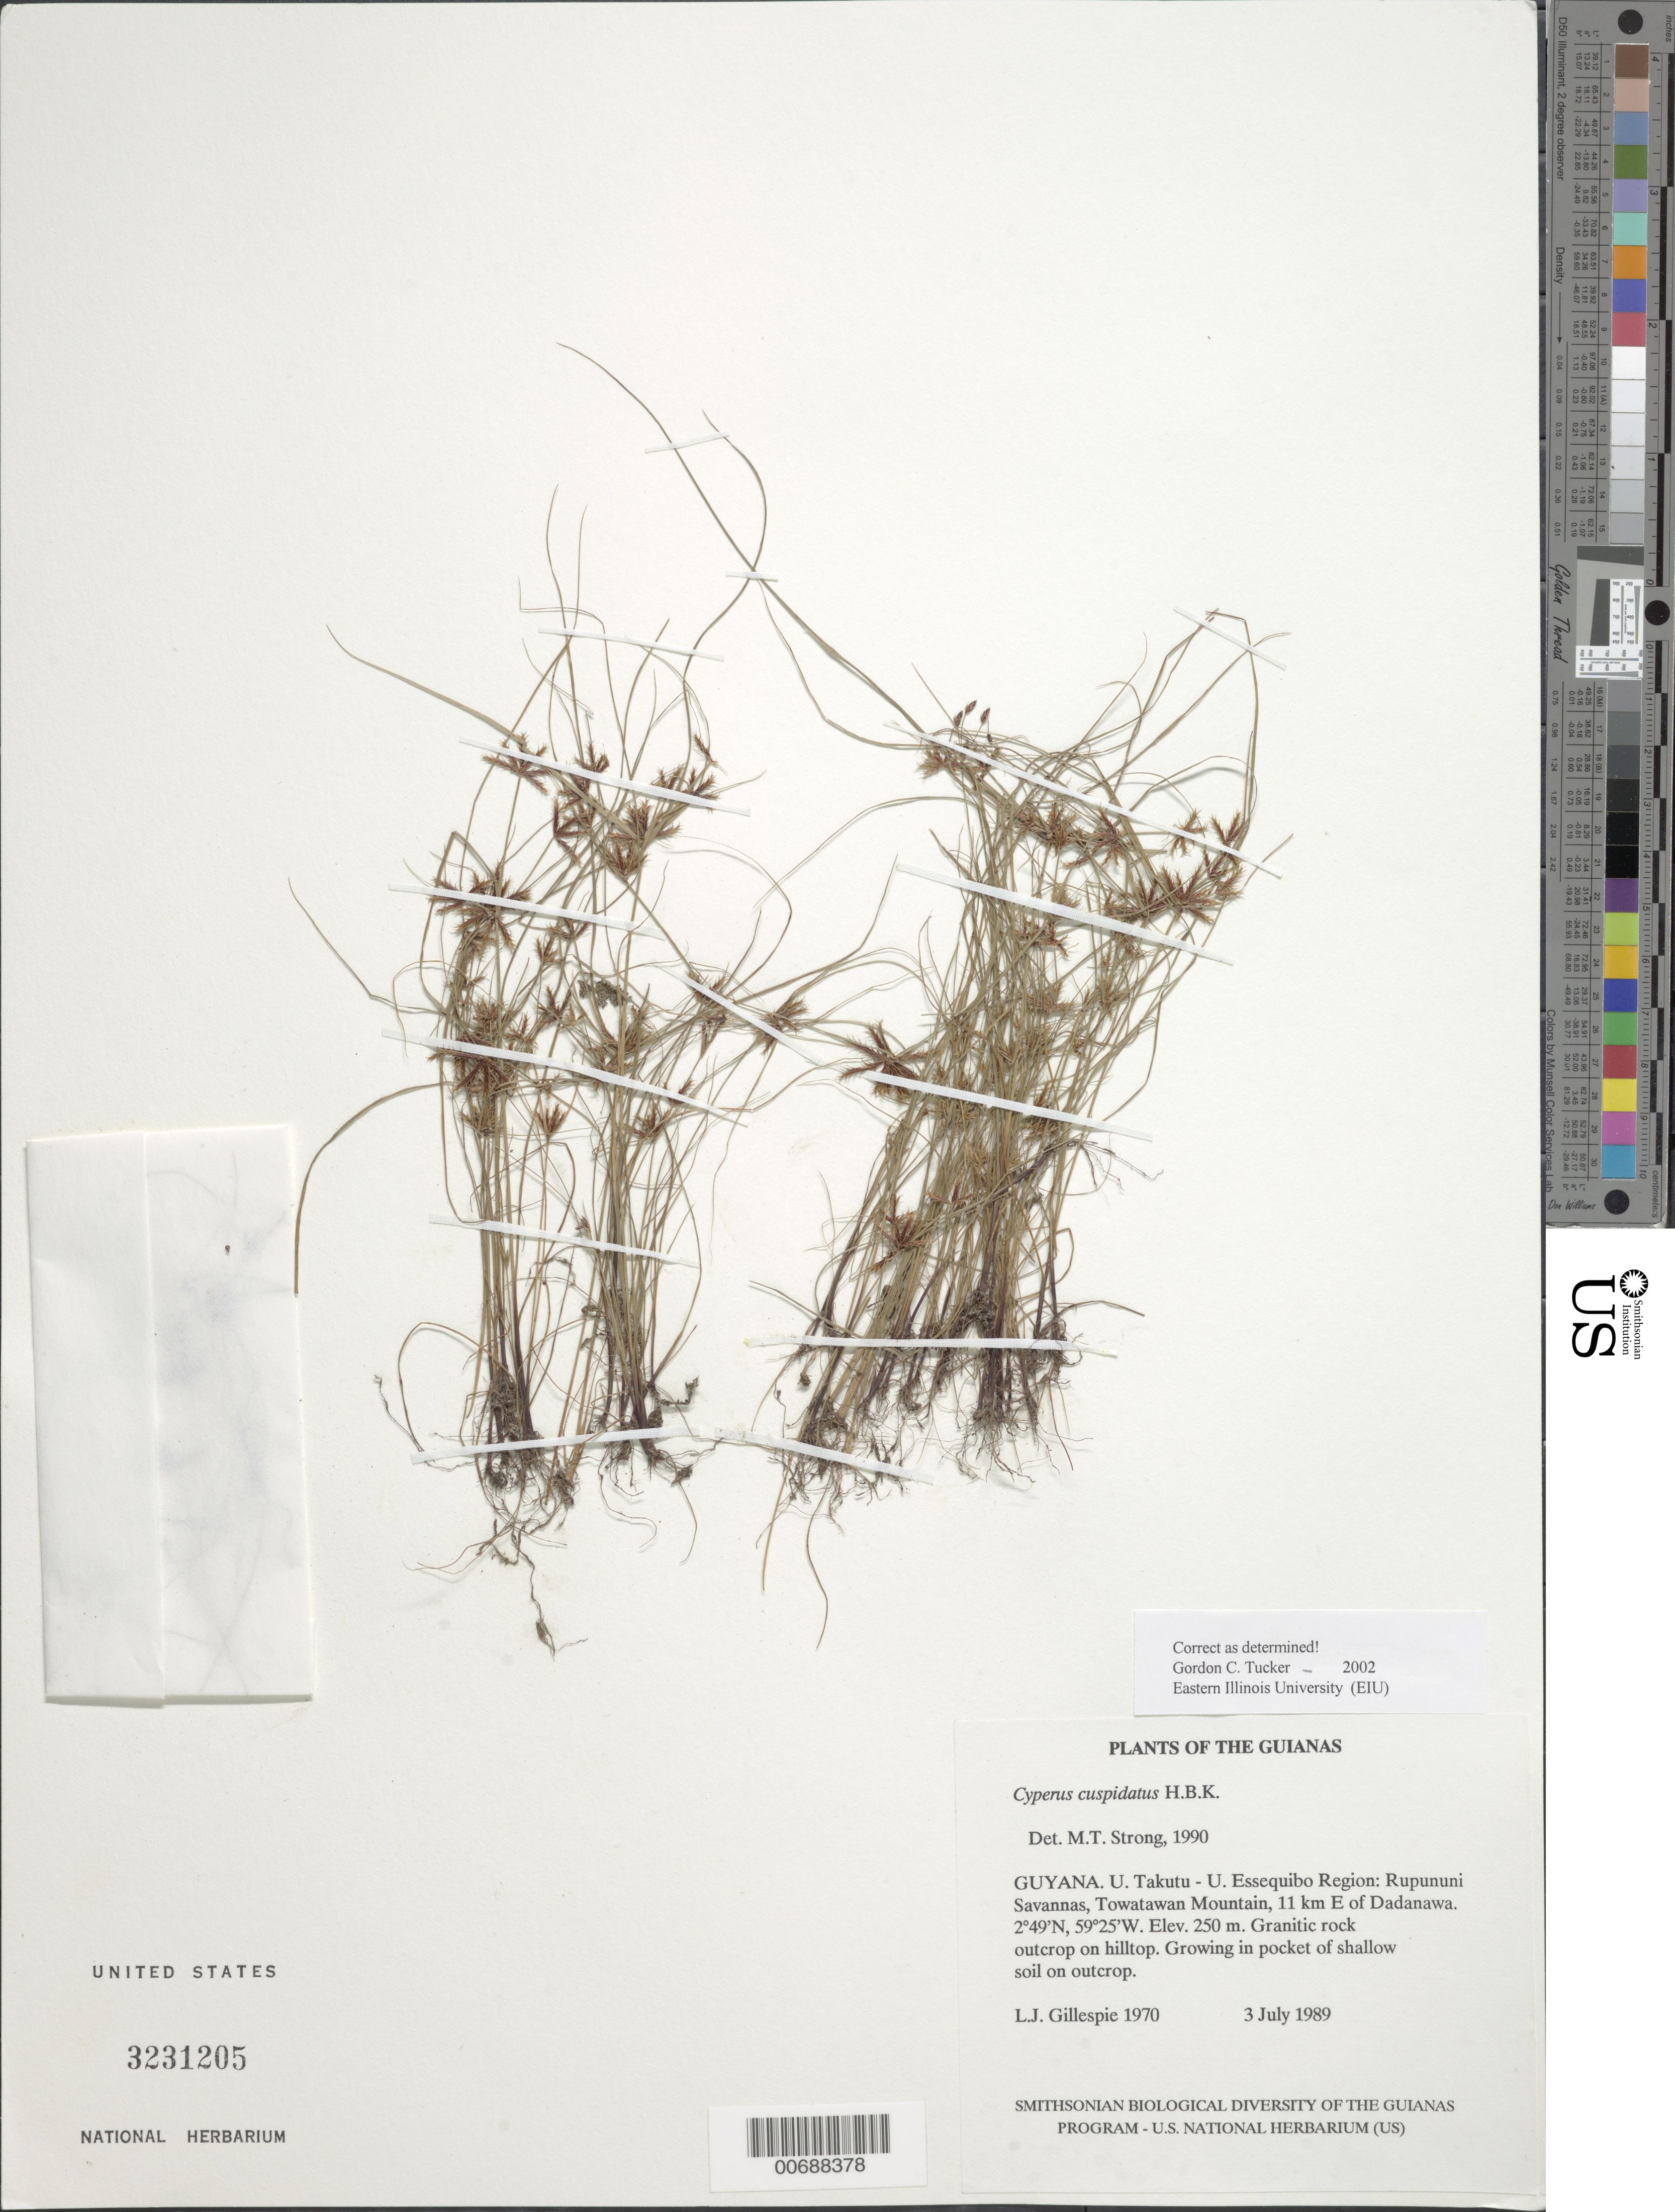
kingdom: Plantae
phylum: Tracheophyta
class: Liliopsida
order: Poales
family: Cyperaceae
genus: Cyperus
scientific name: Cyperus cuspidatus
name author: Kunth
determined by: Tucker, G. C.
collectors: L. J. Gillespie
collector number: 1970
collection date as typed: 3 July 1989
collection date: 1989-07-03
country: Guyana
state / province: U. Takutu-U. Essequibo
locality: Rupununi Savanna, Towatawan Mt, 11 km E of Dadanawa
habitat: Granitic rock outcrop on hilltop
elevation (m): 250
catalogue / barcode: US 3231205